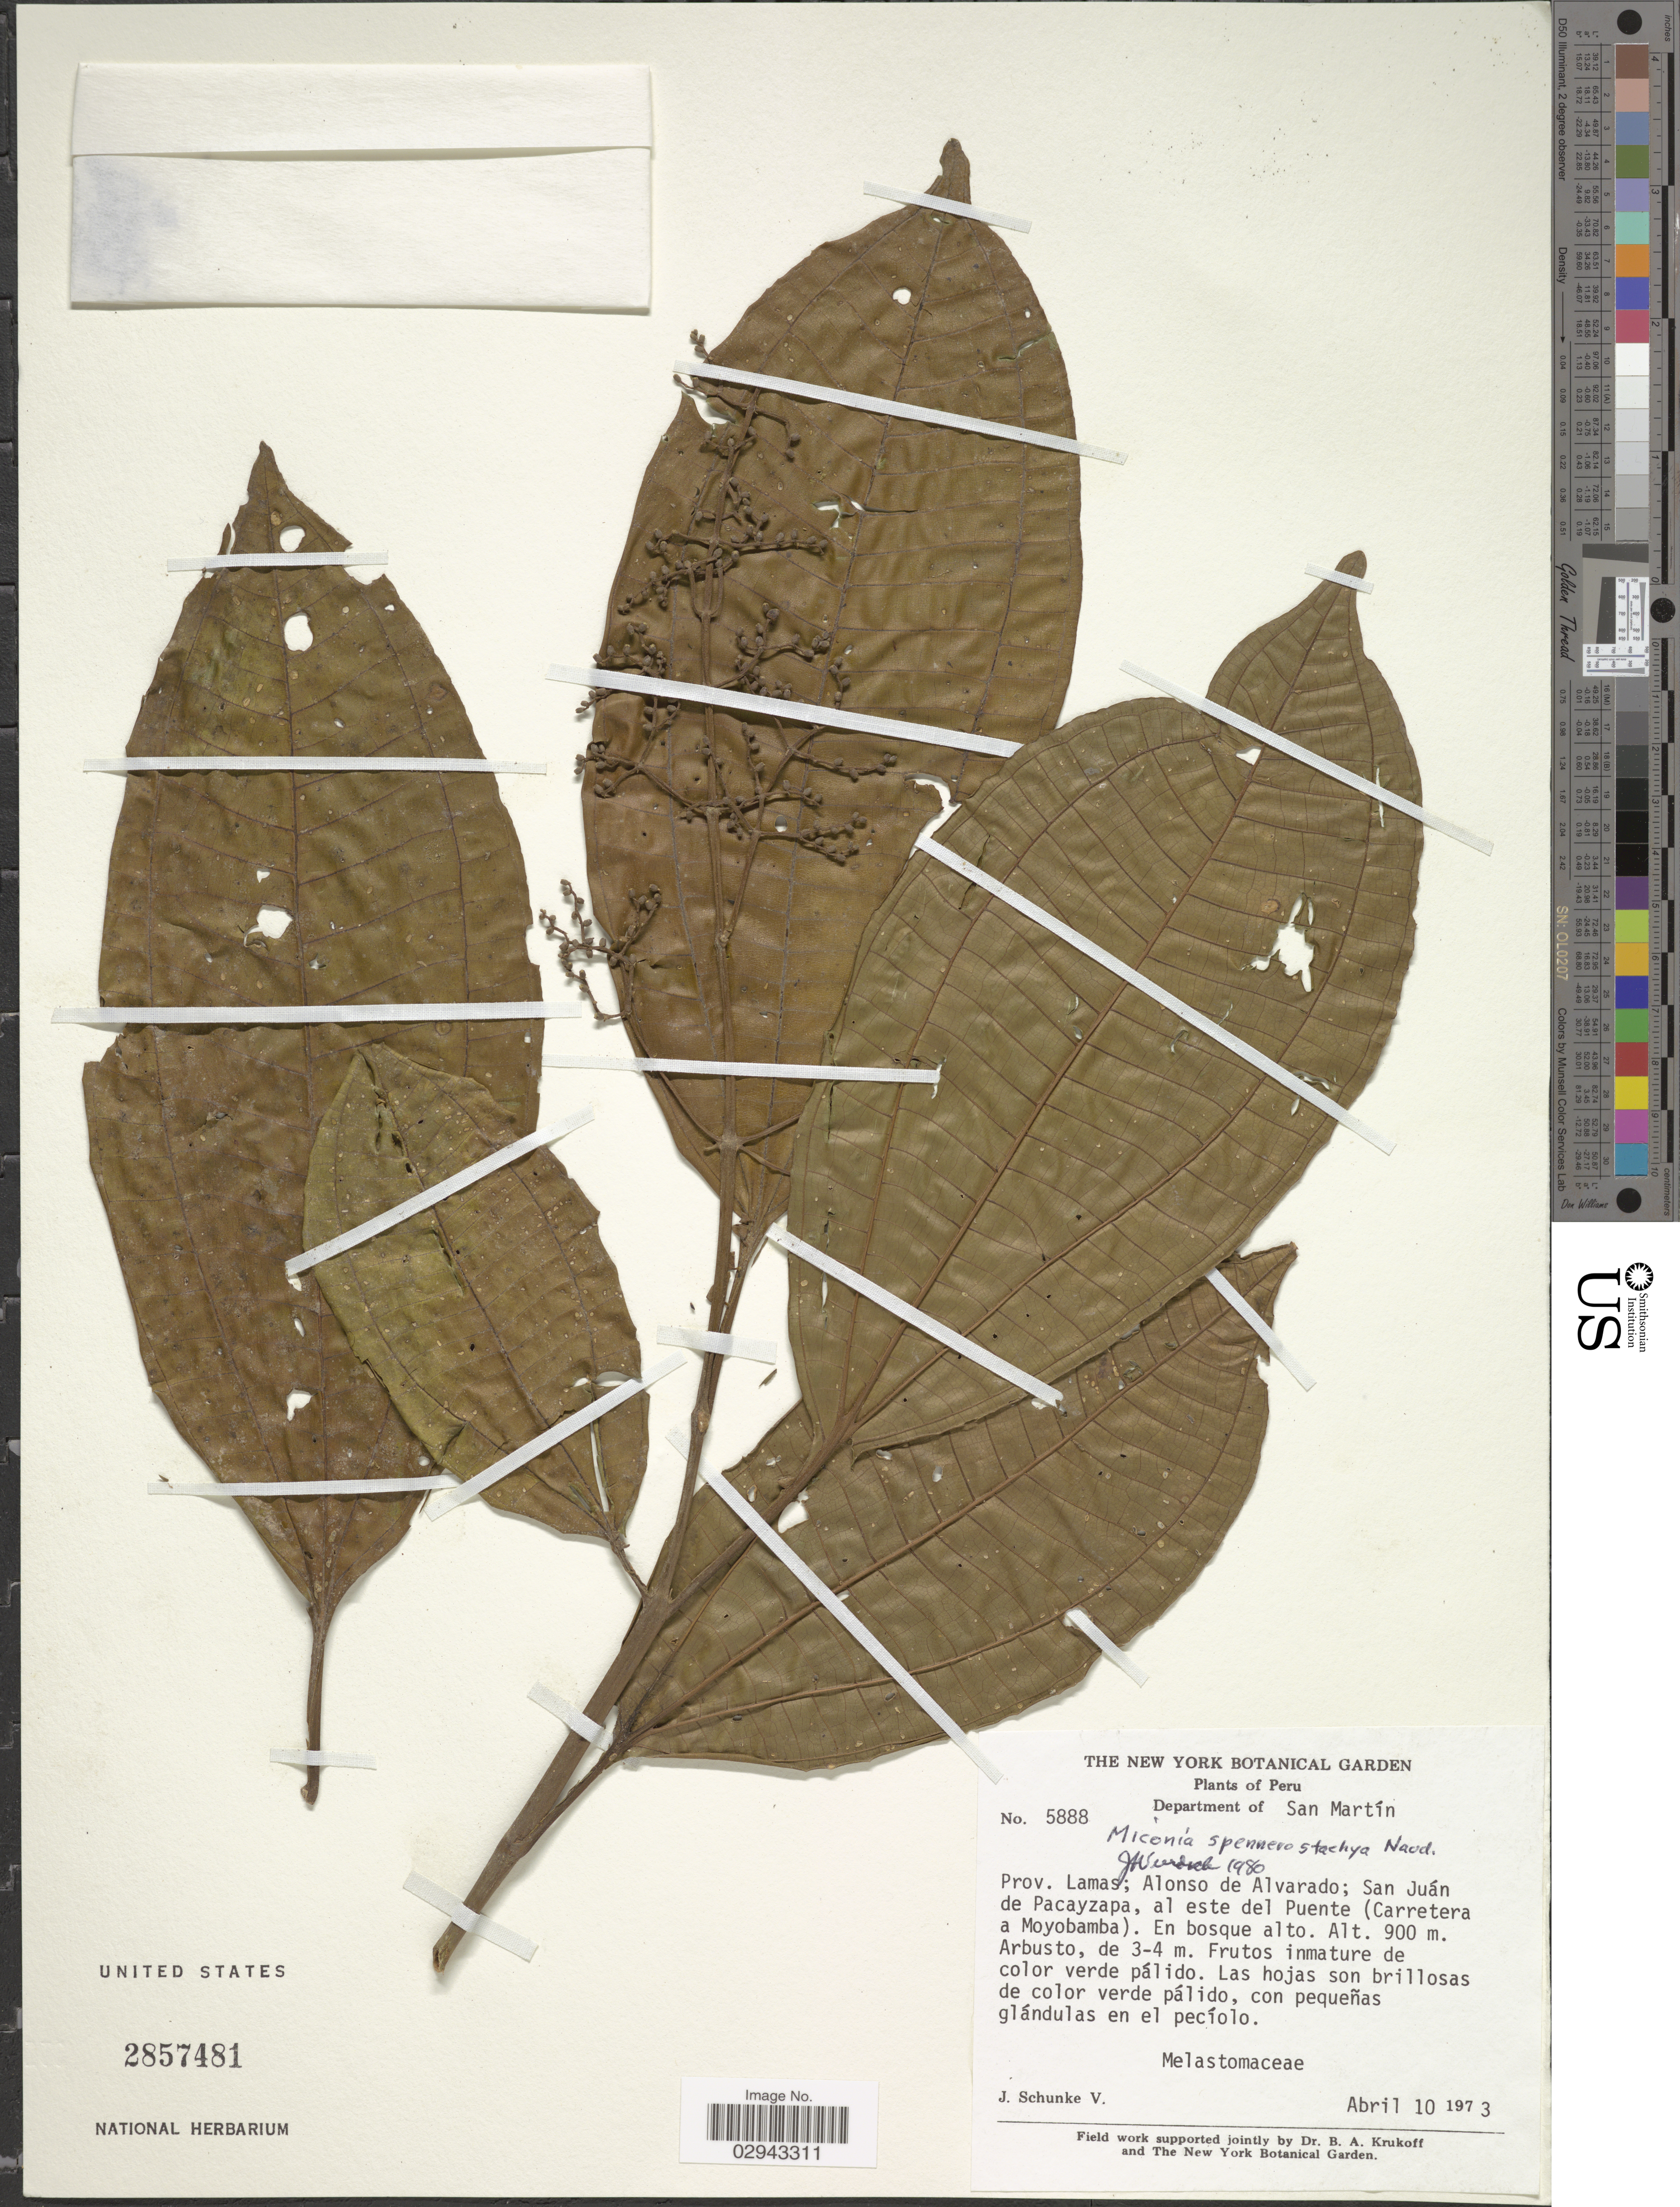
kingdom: Plantae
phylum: Tracheophyta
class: Magnoliopsida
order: Myrtales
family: Melastomataceae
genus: Miconia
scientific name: Miconia spennerostachya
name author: Naudin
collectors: J. Schunke Vigo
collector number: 5888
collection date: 1973-04-10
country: Peru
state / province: San Martín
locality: Department of San Martin. Prov. Lamas; Alonso de Alvarado; San Juán de Pacayzapa, al este del Puente (Carretera a Moyobamba).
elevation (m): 900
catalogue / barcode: US 2857481